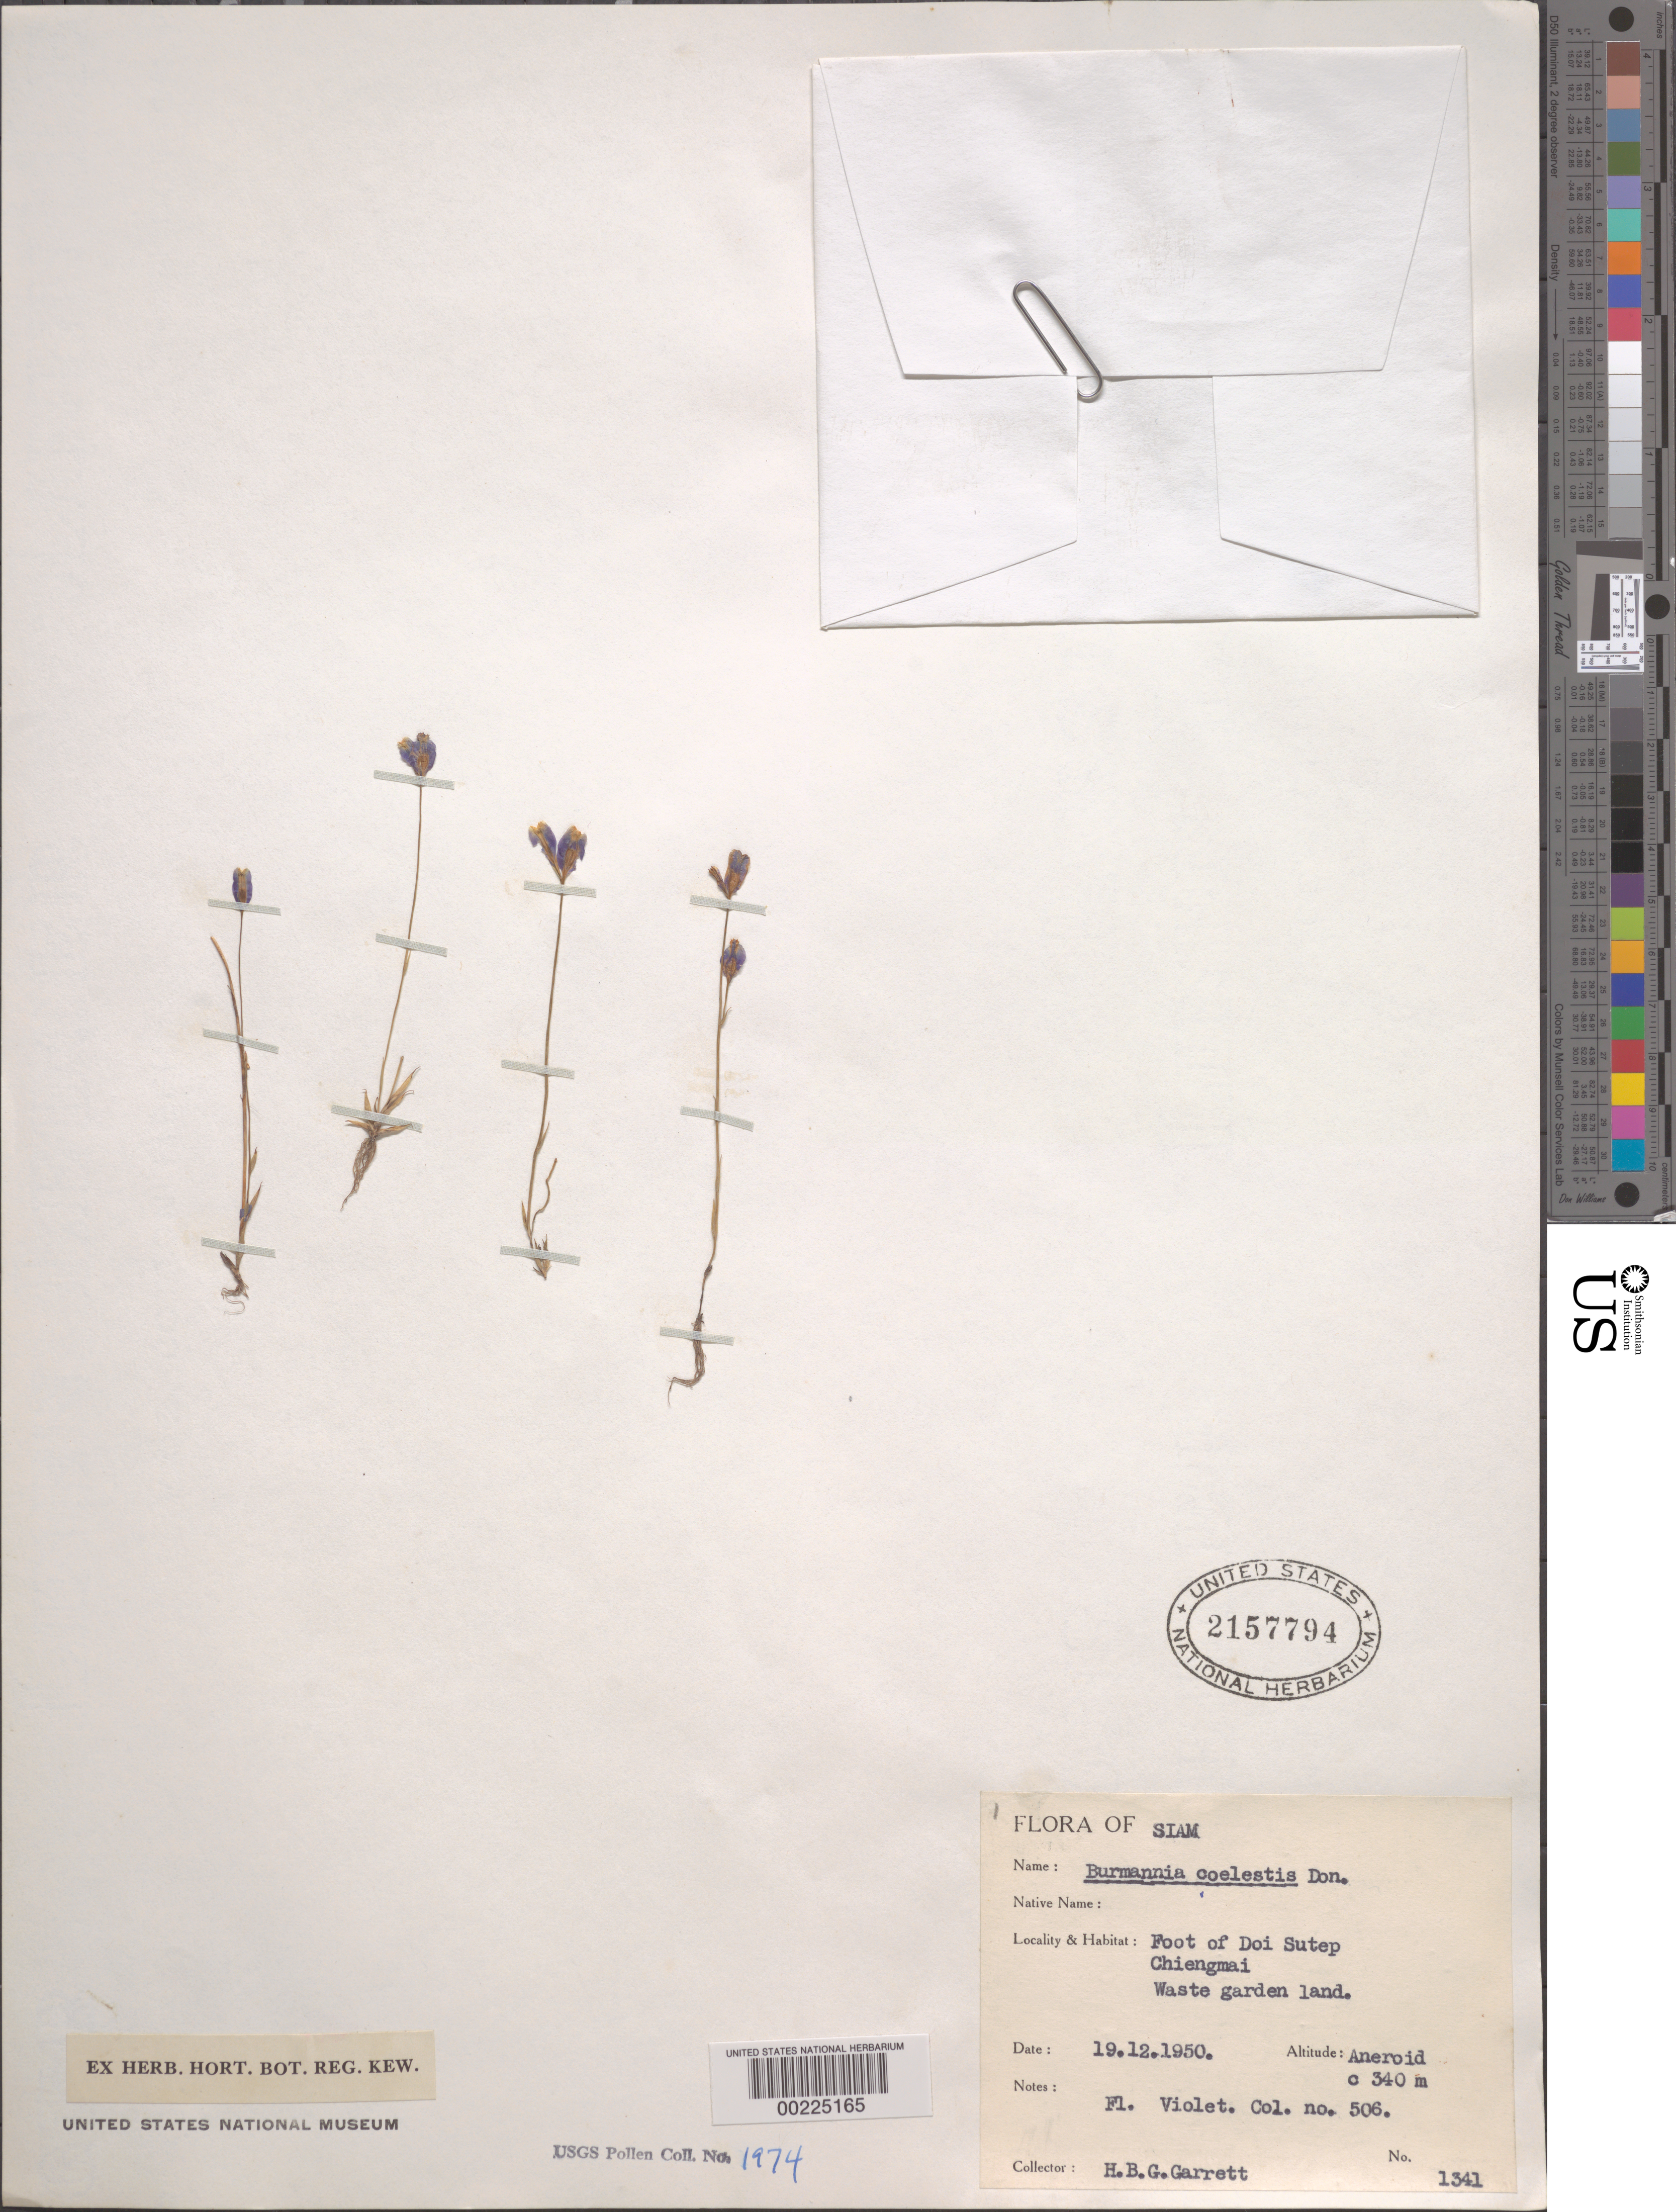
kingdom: Plantae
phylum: Tracheophyta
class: Liliopsida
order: Dioscoreales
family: Burmanniaceae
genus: Burmannia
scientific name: Burmannia coelestis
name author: D. Don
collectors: H. Garrett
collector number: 1341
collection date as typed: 19 Dec 1950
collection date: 1950-12-19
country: Thailand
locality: Foot of doi sutep; chiengmai; waste garden land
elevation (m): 340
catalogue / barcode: US 2157794